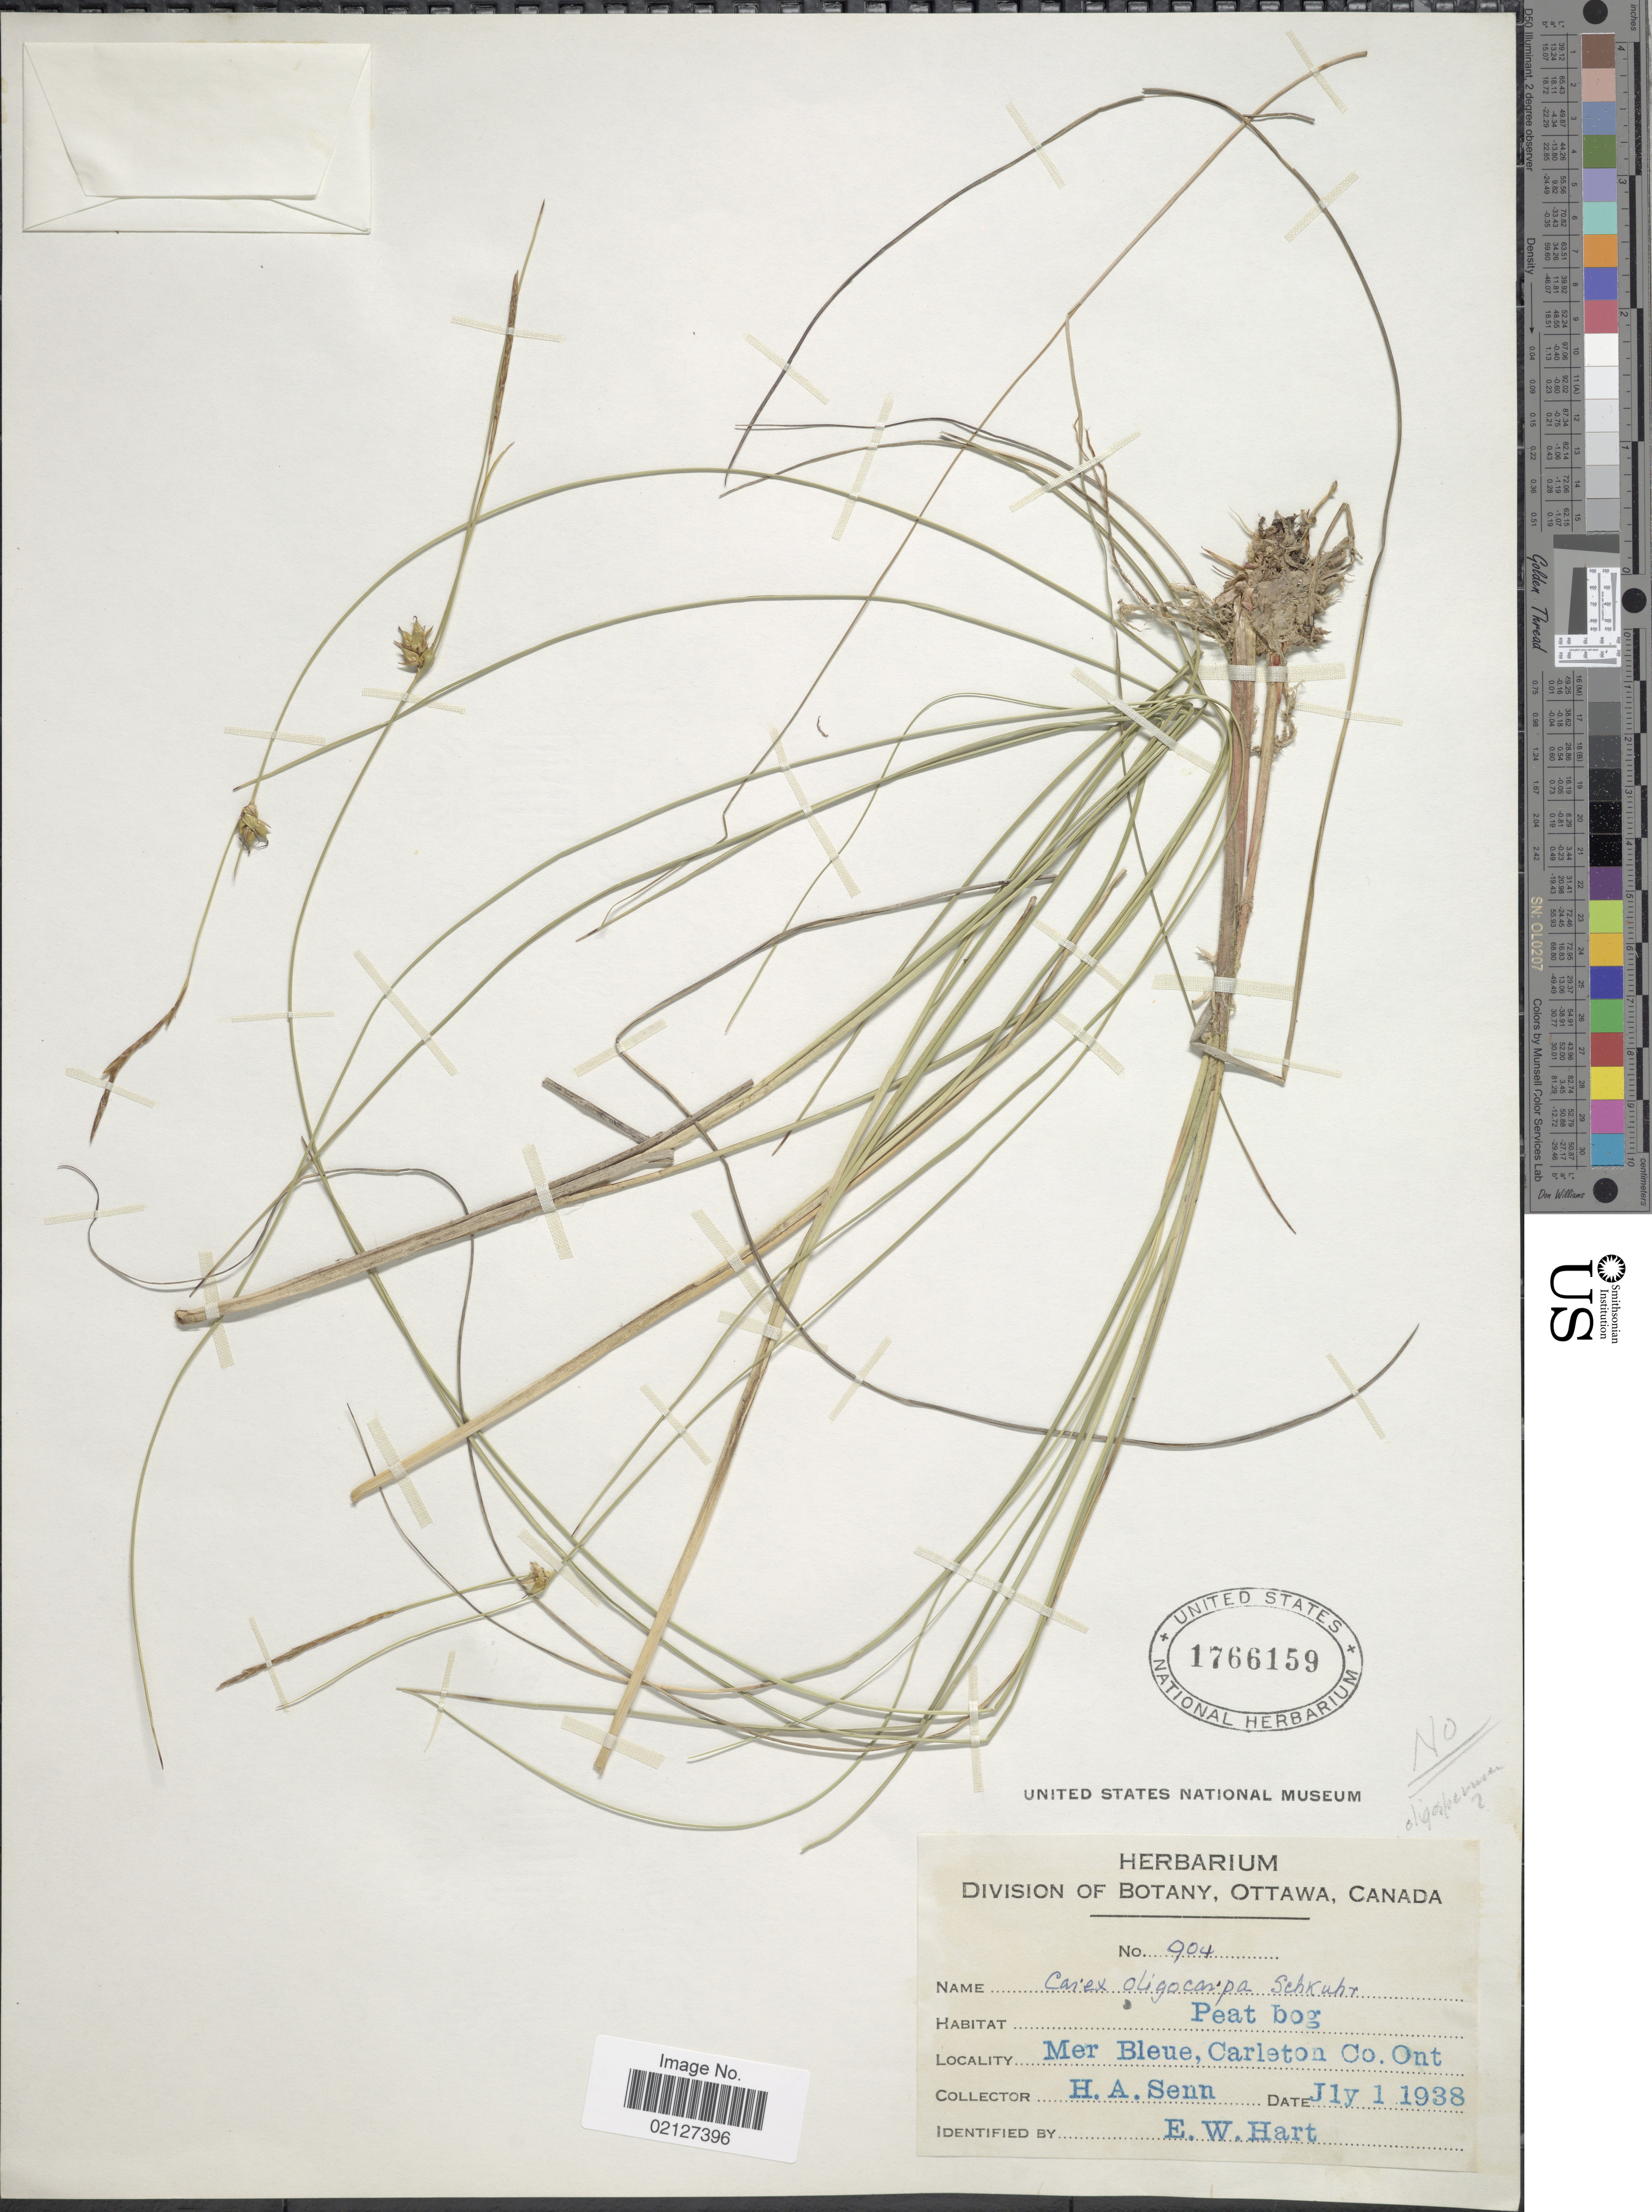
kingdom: Plantae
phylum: Tracheophyta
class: Liliopsida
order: Poales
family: Cyperaceae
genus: Carex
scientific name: Carex oligosperma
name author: Michx.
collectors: H. Senn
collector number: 904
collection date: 1938-07-01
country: Canada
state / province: Ontario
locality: Mer Bleue, Carleton Co.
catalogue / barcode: US 1766159